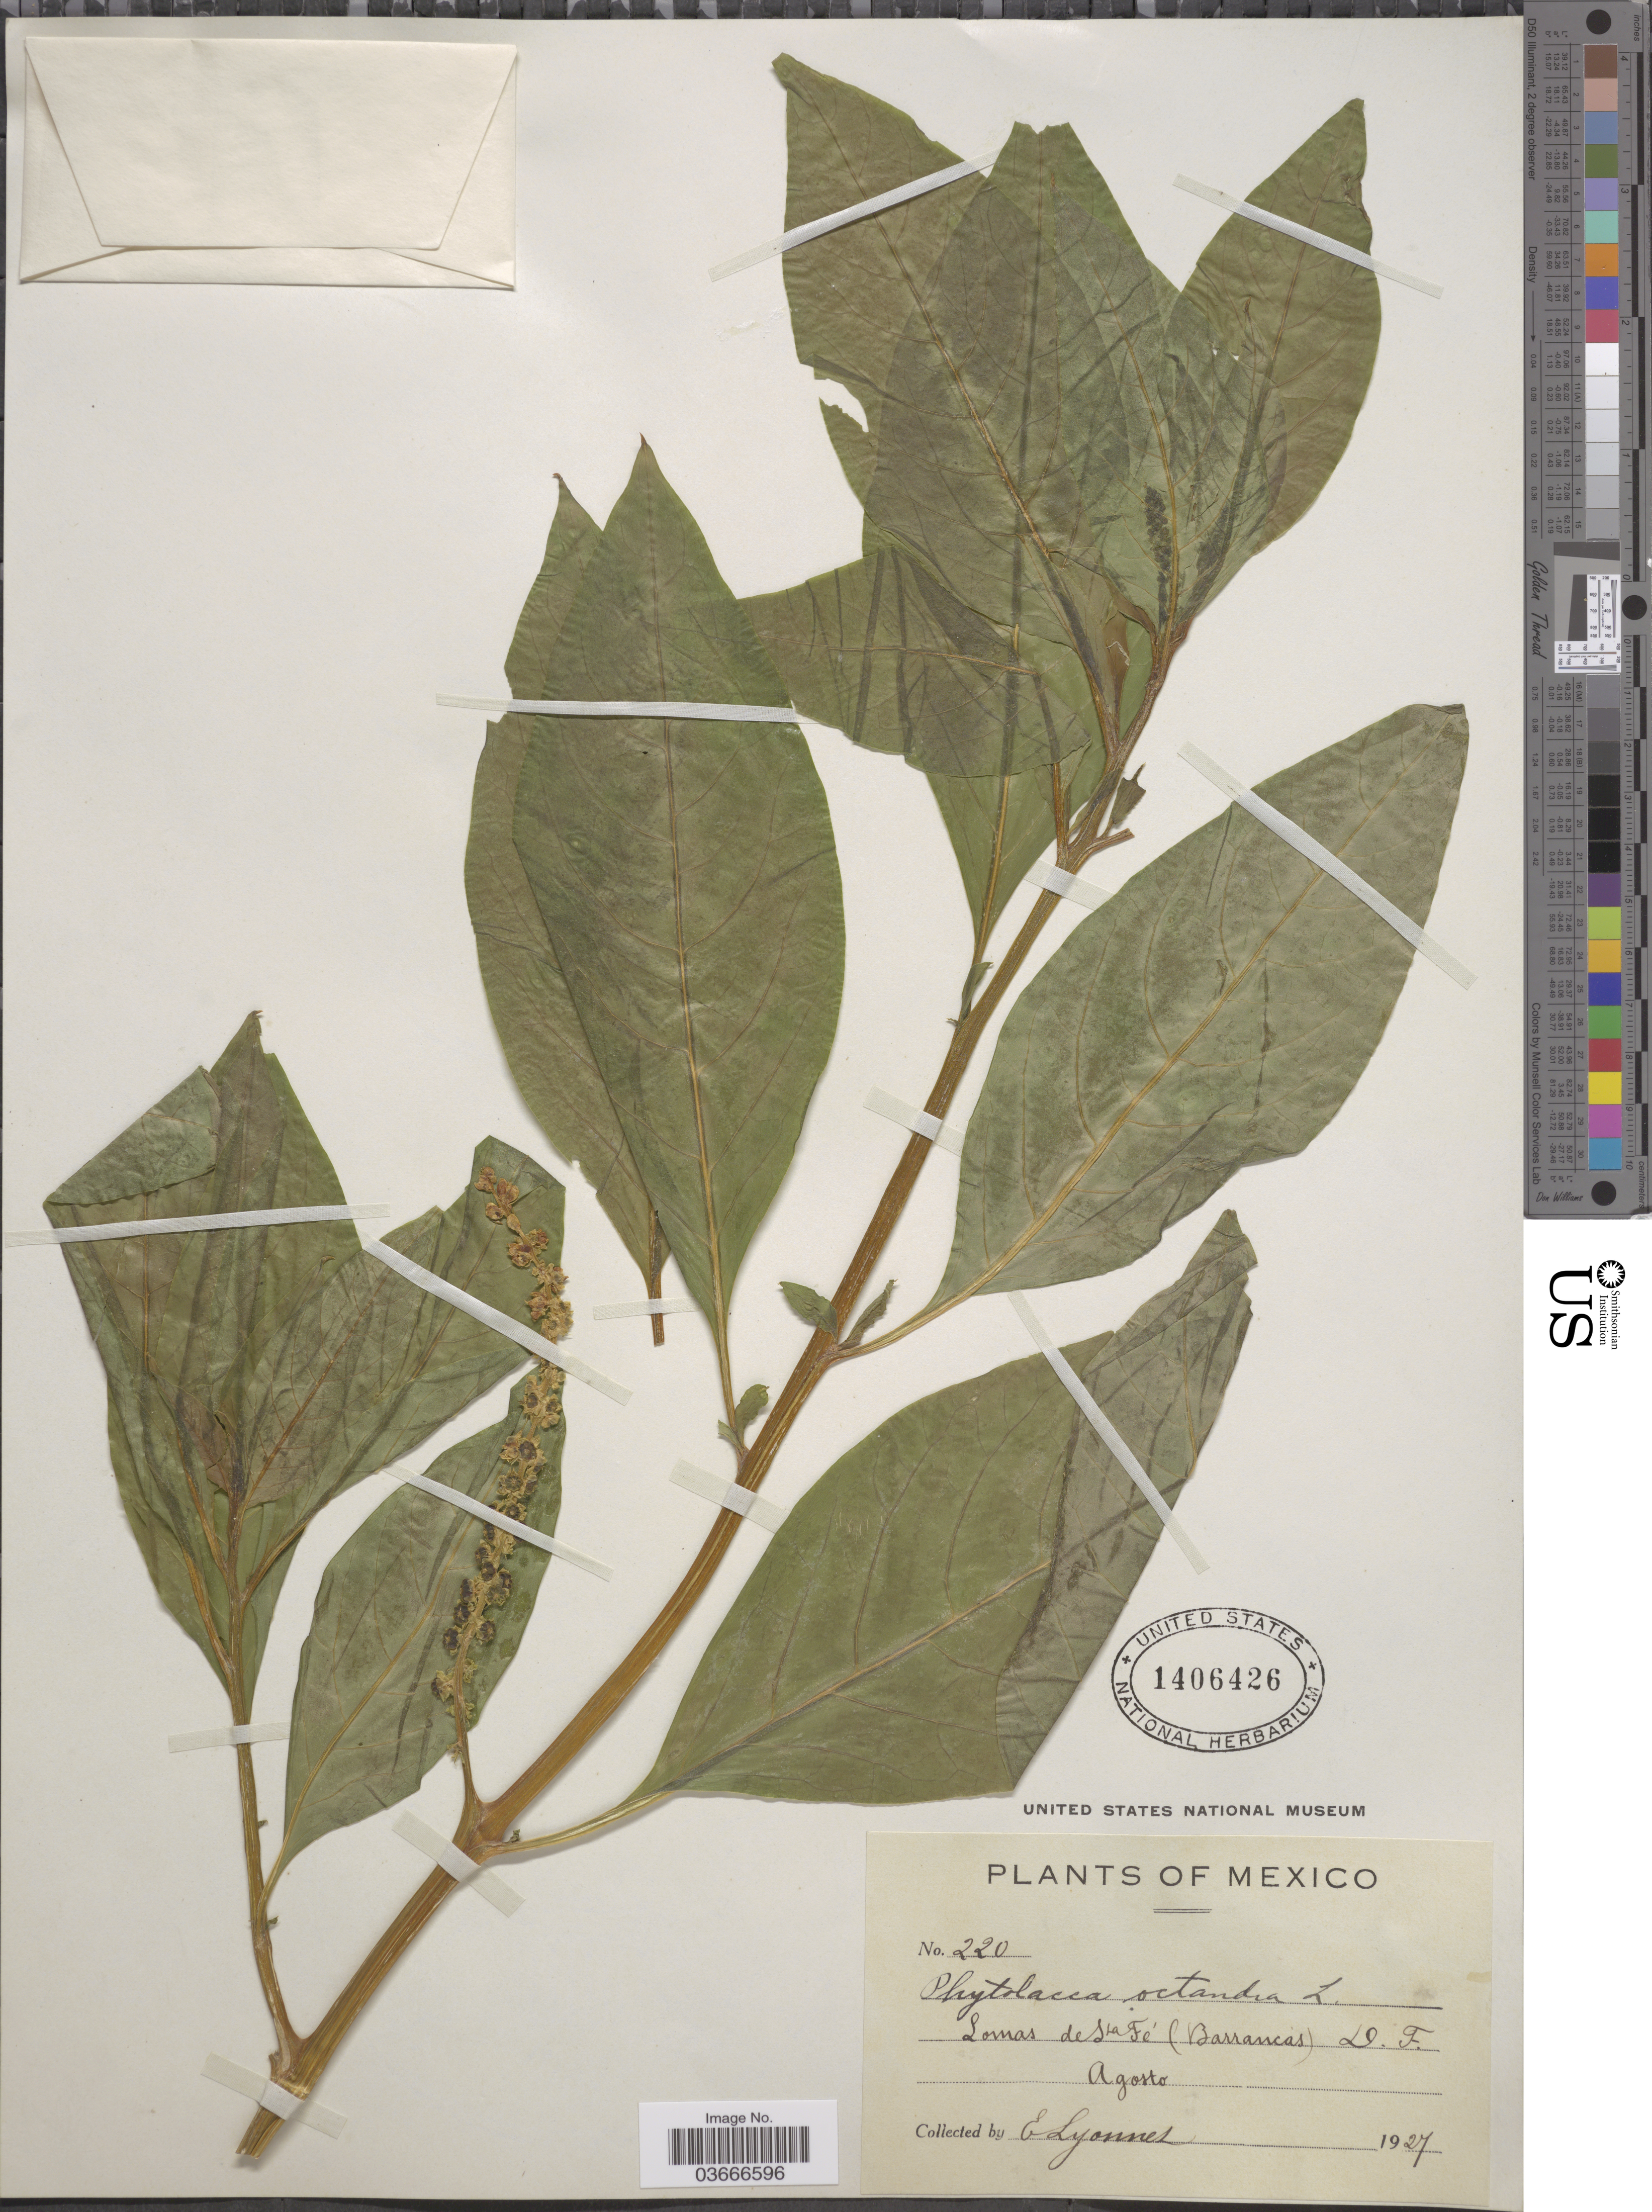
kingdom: Plantae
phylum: Tracheophyta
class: Magnoliopsida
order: Caryophyllales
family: Phytolaccaceae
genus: Phytolacca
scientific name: Phytolacca octandra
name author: L.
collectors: E. Lyonnet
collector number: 220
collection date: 1927-08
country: Mexico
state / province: Distrito Federal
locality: Lomas de Sta Fé (Barrancas).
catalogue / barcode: US 1406426